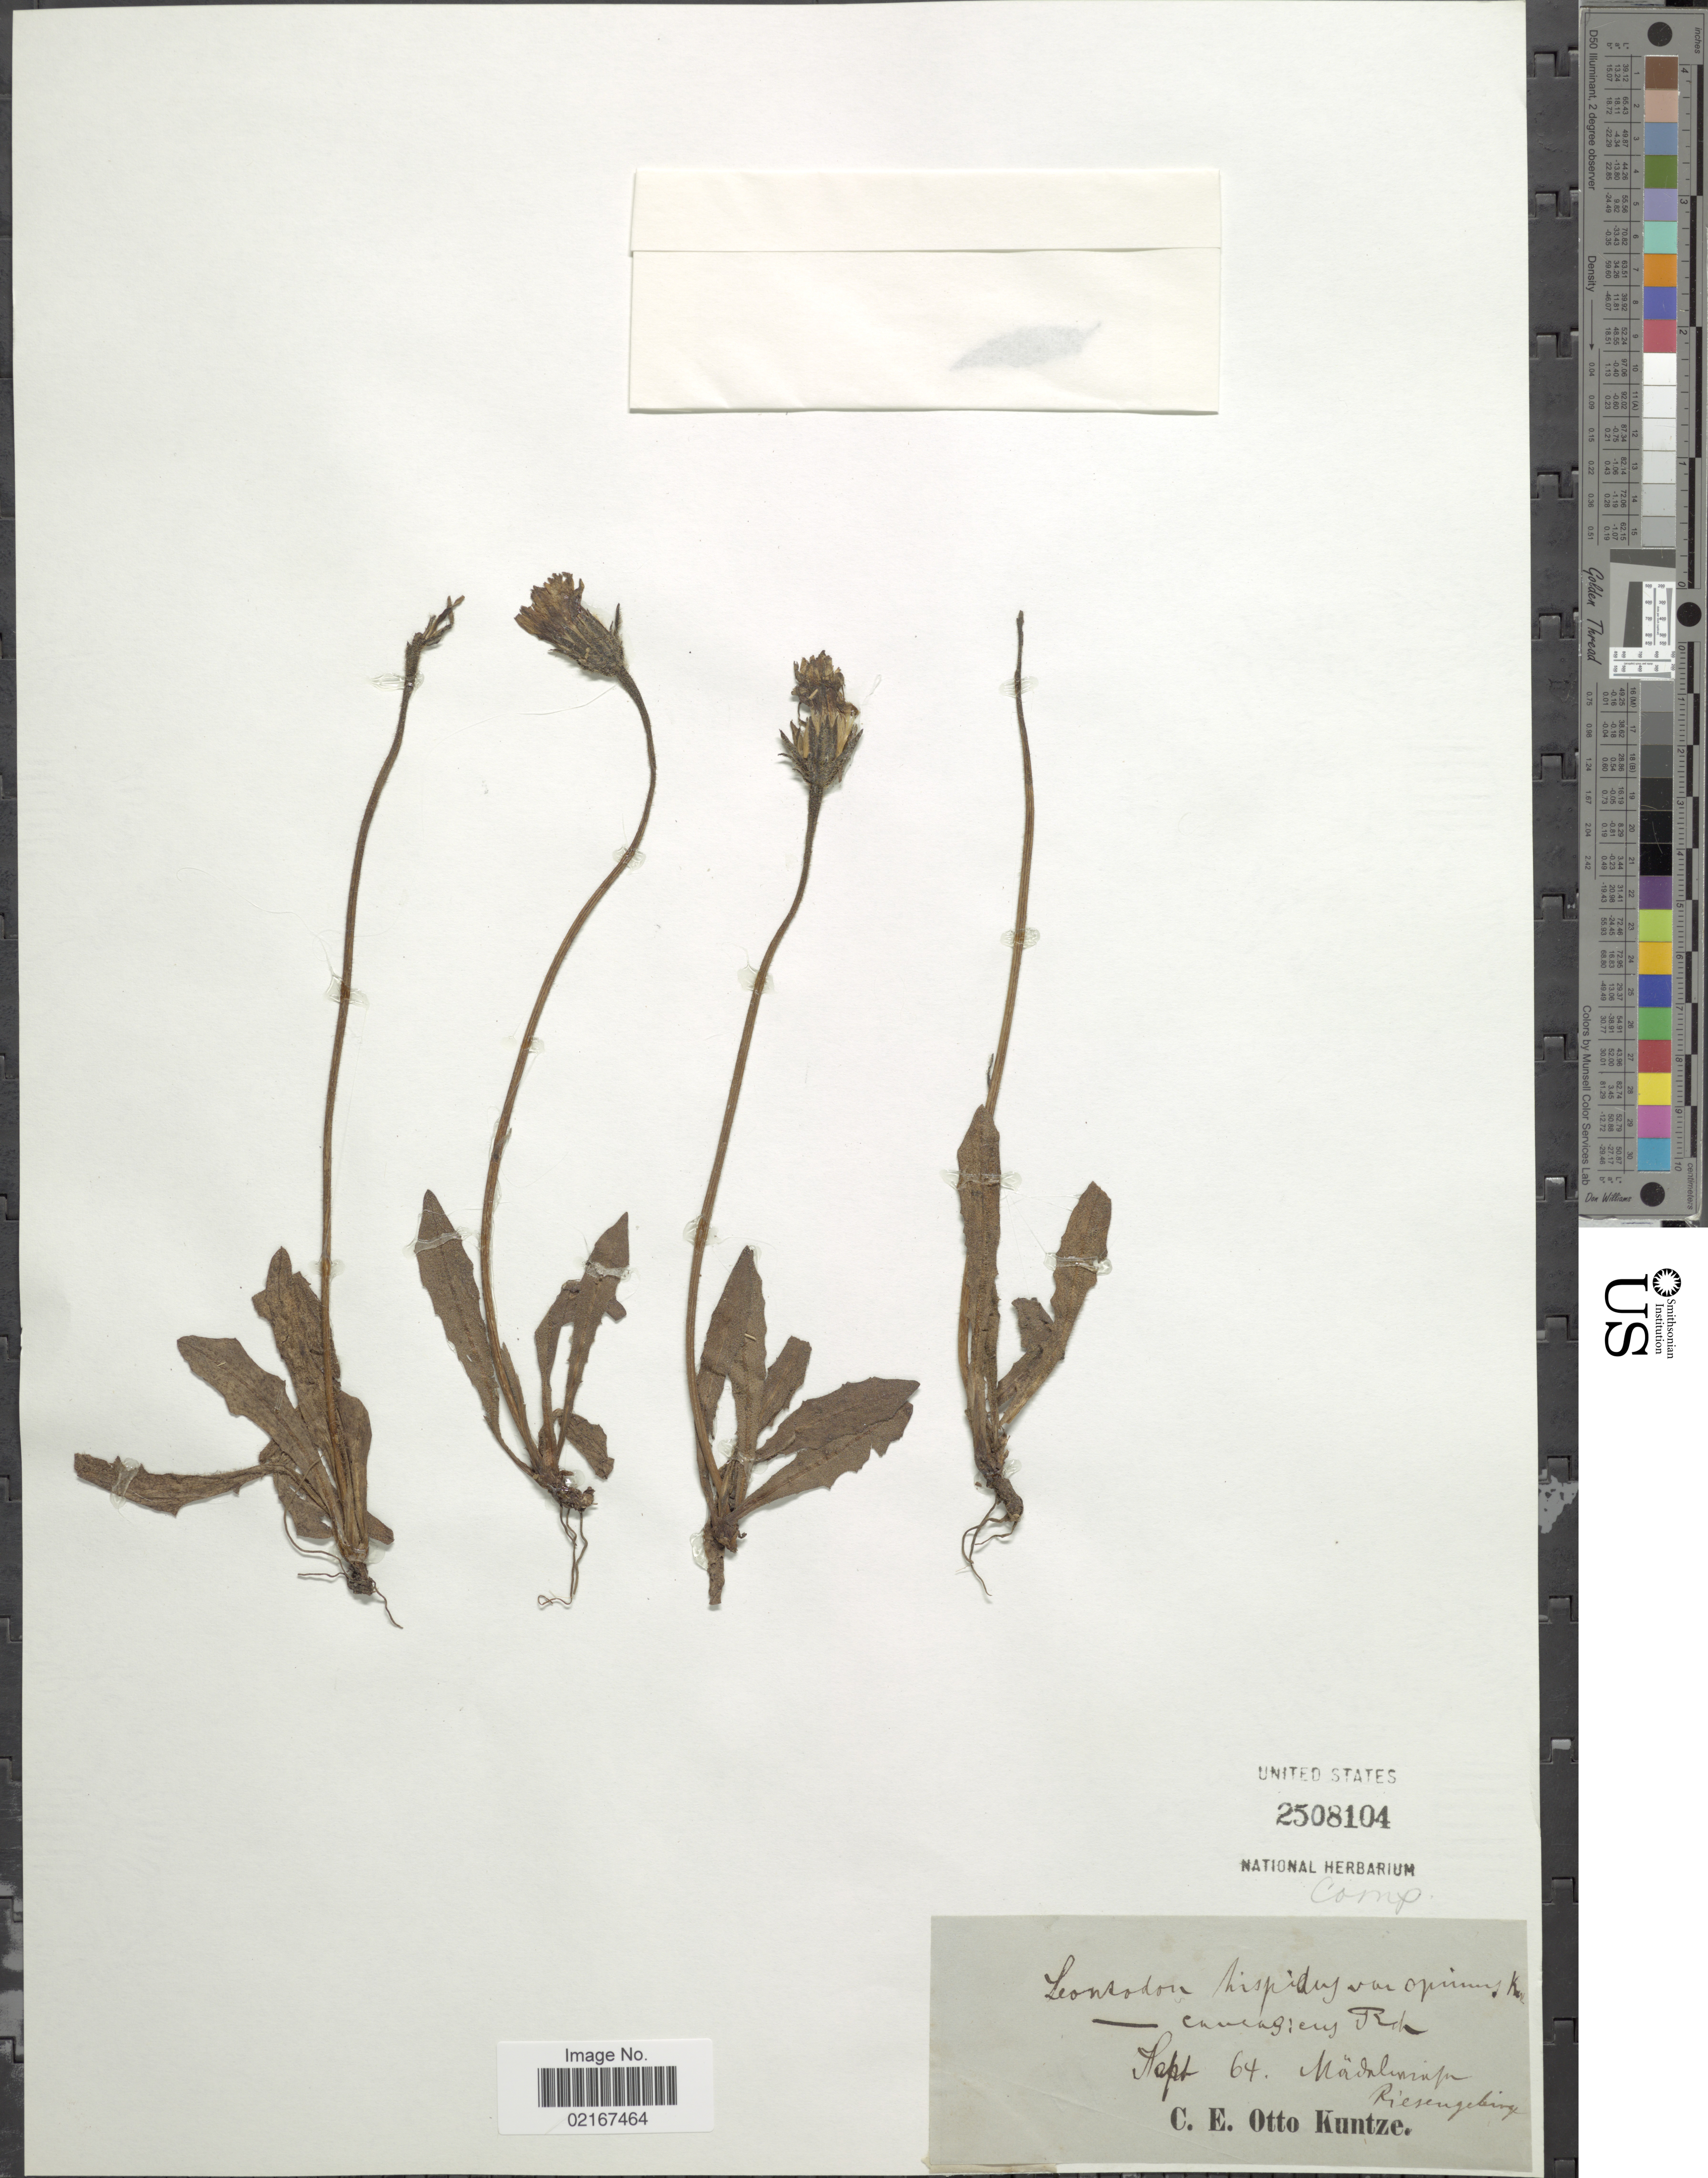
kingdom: Plantae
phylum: Tracheophyta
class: Magnoliopsida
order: Asterales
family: Asteraceae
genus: Leontodon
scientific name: Leontodon hispidus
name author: L.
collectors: C.E.O. Kuntze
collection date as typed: Transcribed d/m/y: /9/64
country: Poland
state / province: Dolnoslaskie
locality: Riesengebirge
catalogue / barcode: US 2508104